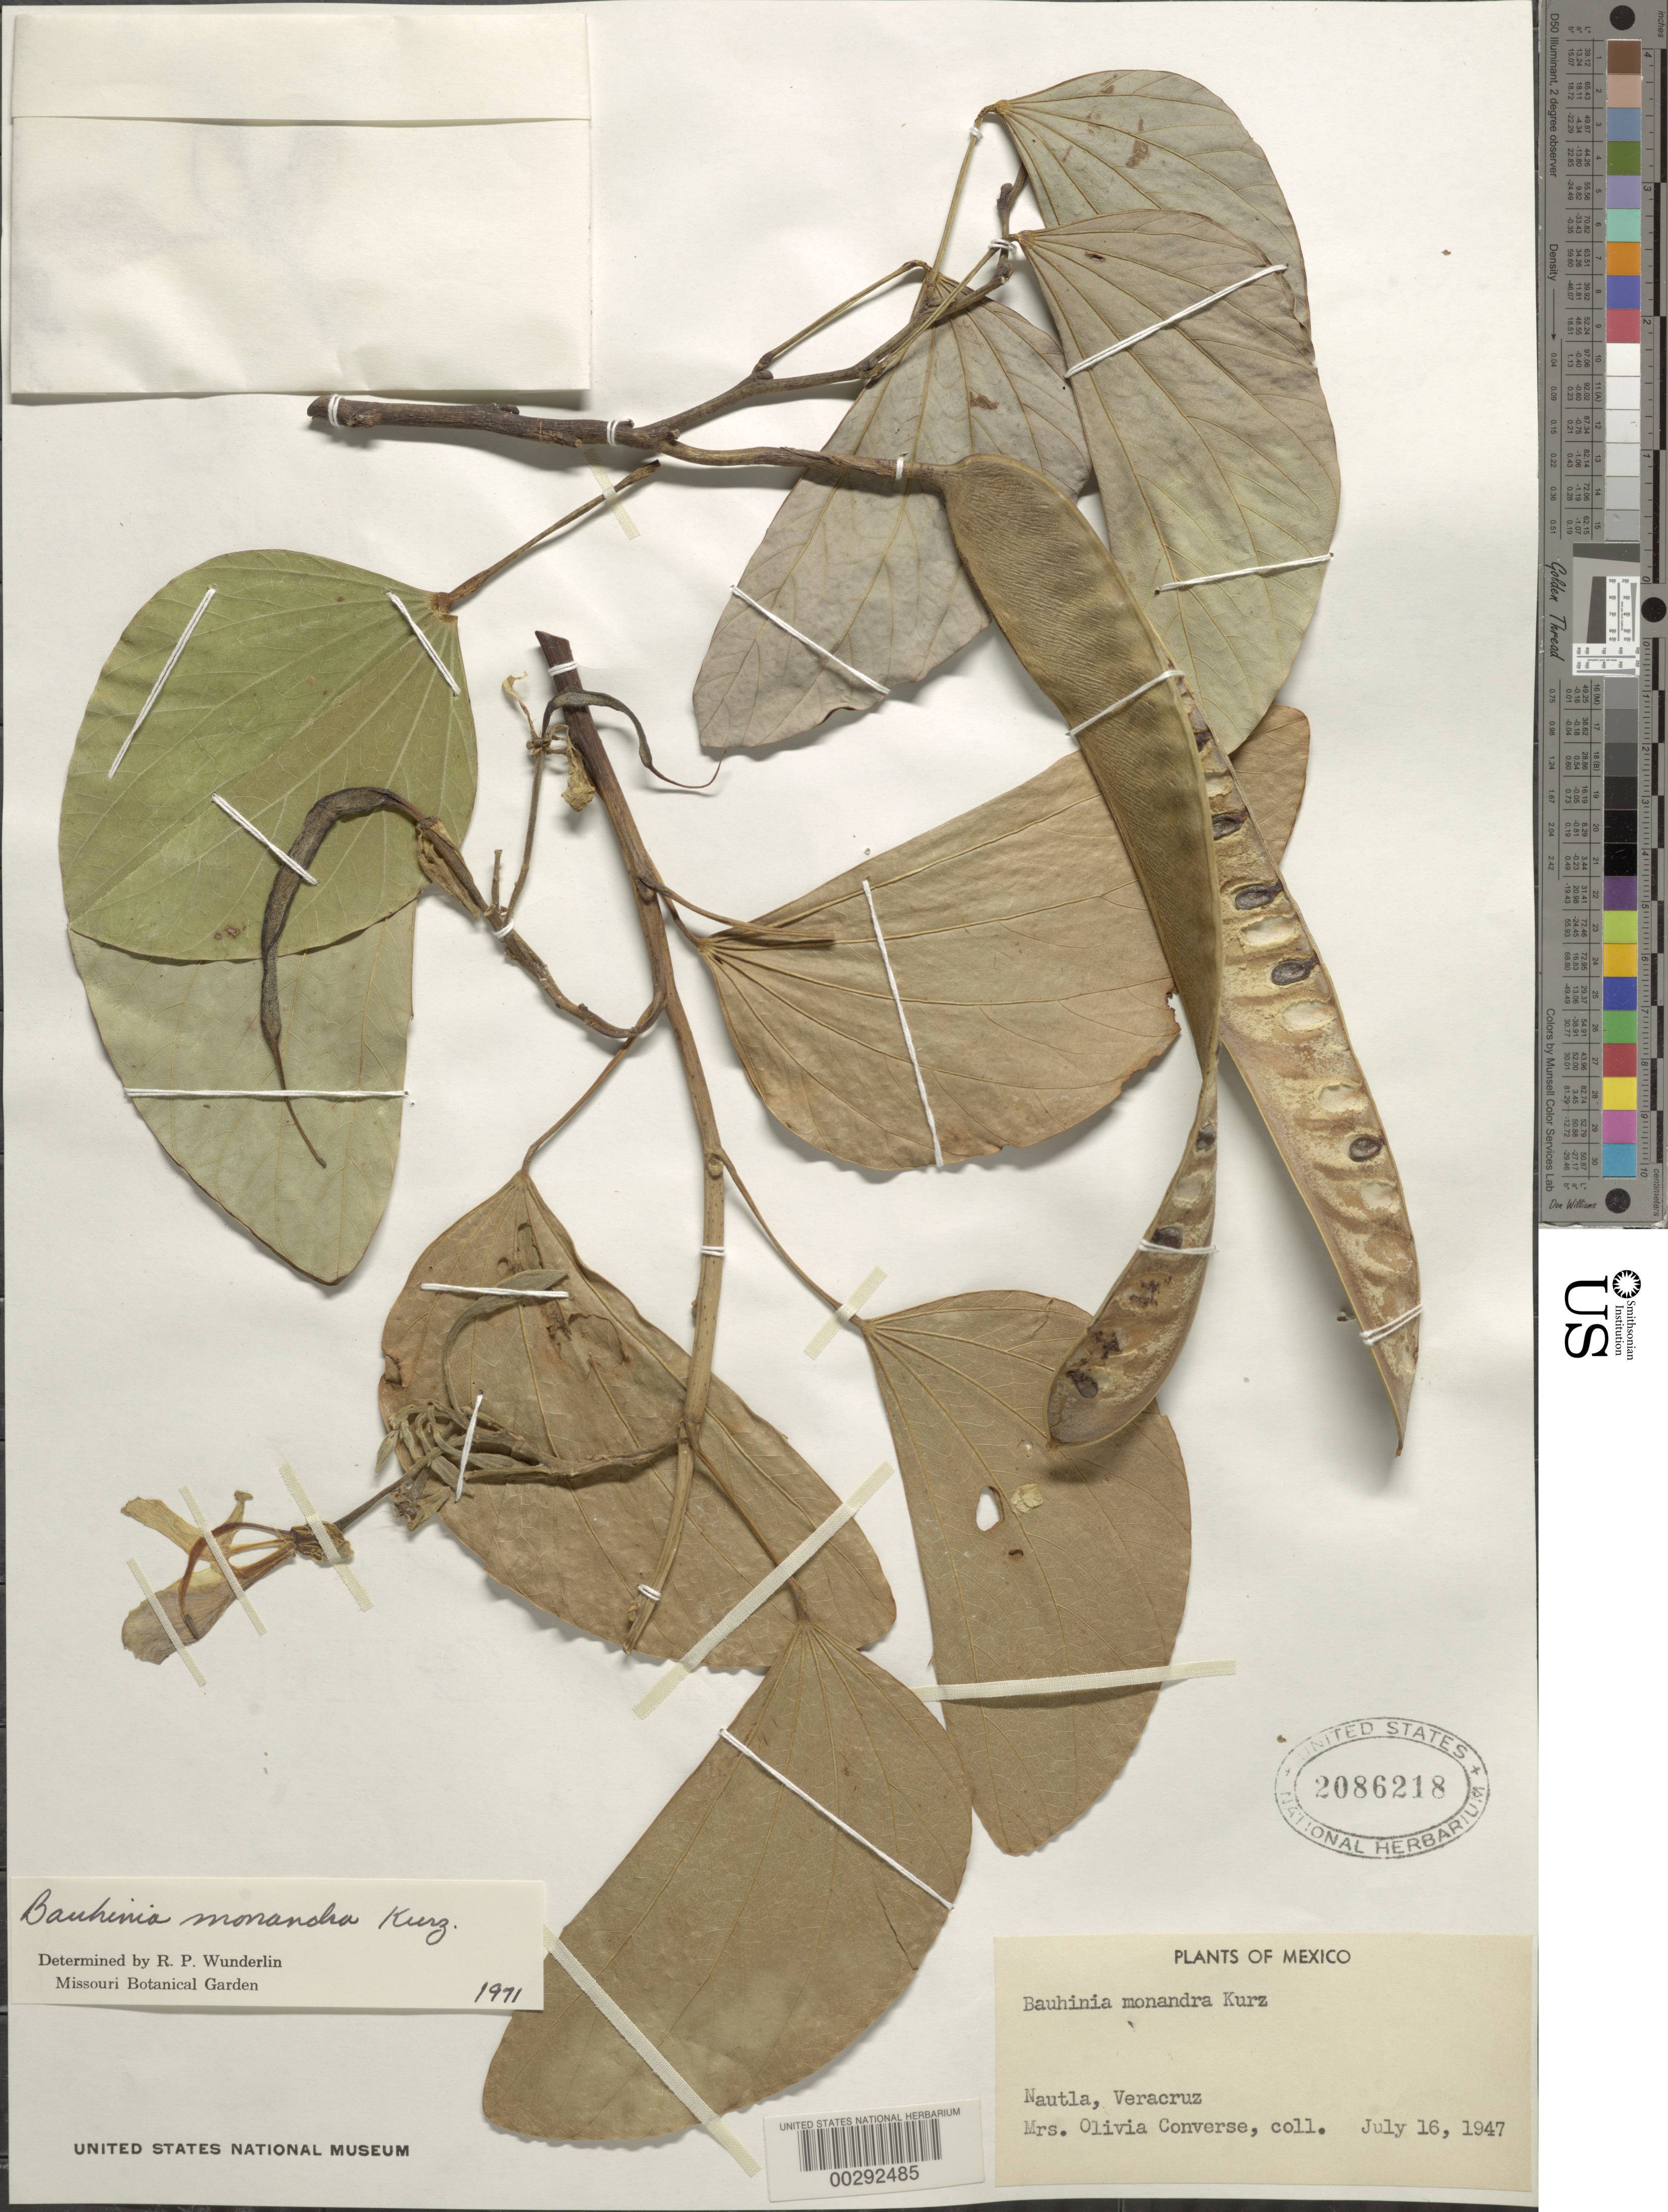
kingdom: Plantae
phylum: Tracheophyta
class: Magnoliopsida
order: Fabales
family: Fabaceae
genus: Bauhinia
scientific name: Bauhinia monandra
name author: Kurz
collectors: O. Converse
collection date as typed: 16 Jul 1947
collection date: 1947-07-16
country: Mexico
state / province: Veracruz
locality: Nautla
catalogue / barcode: US 2086218